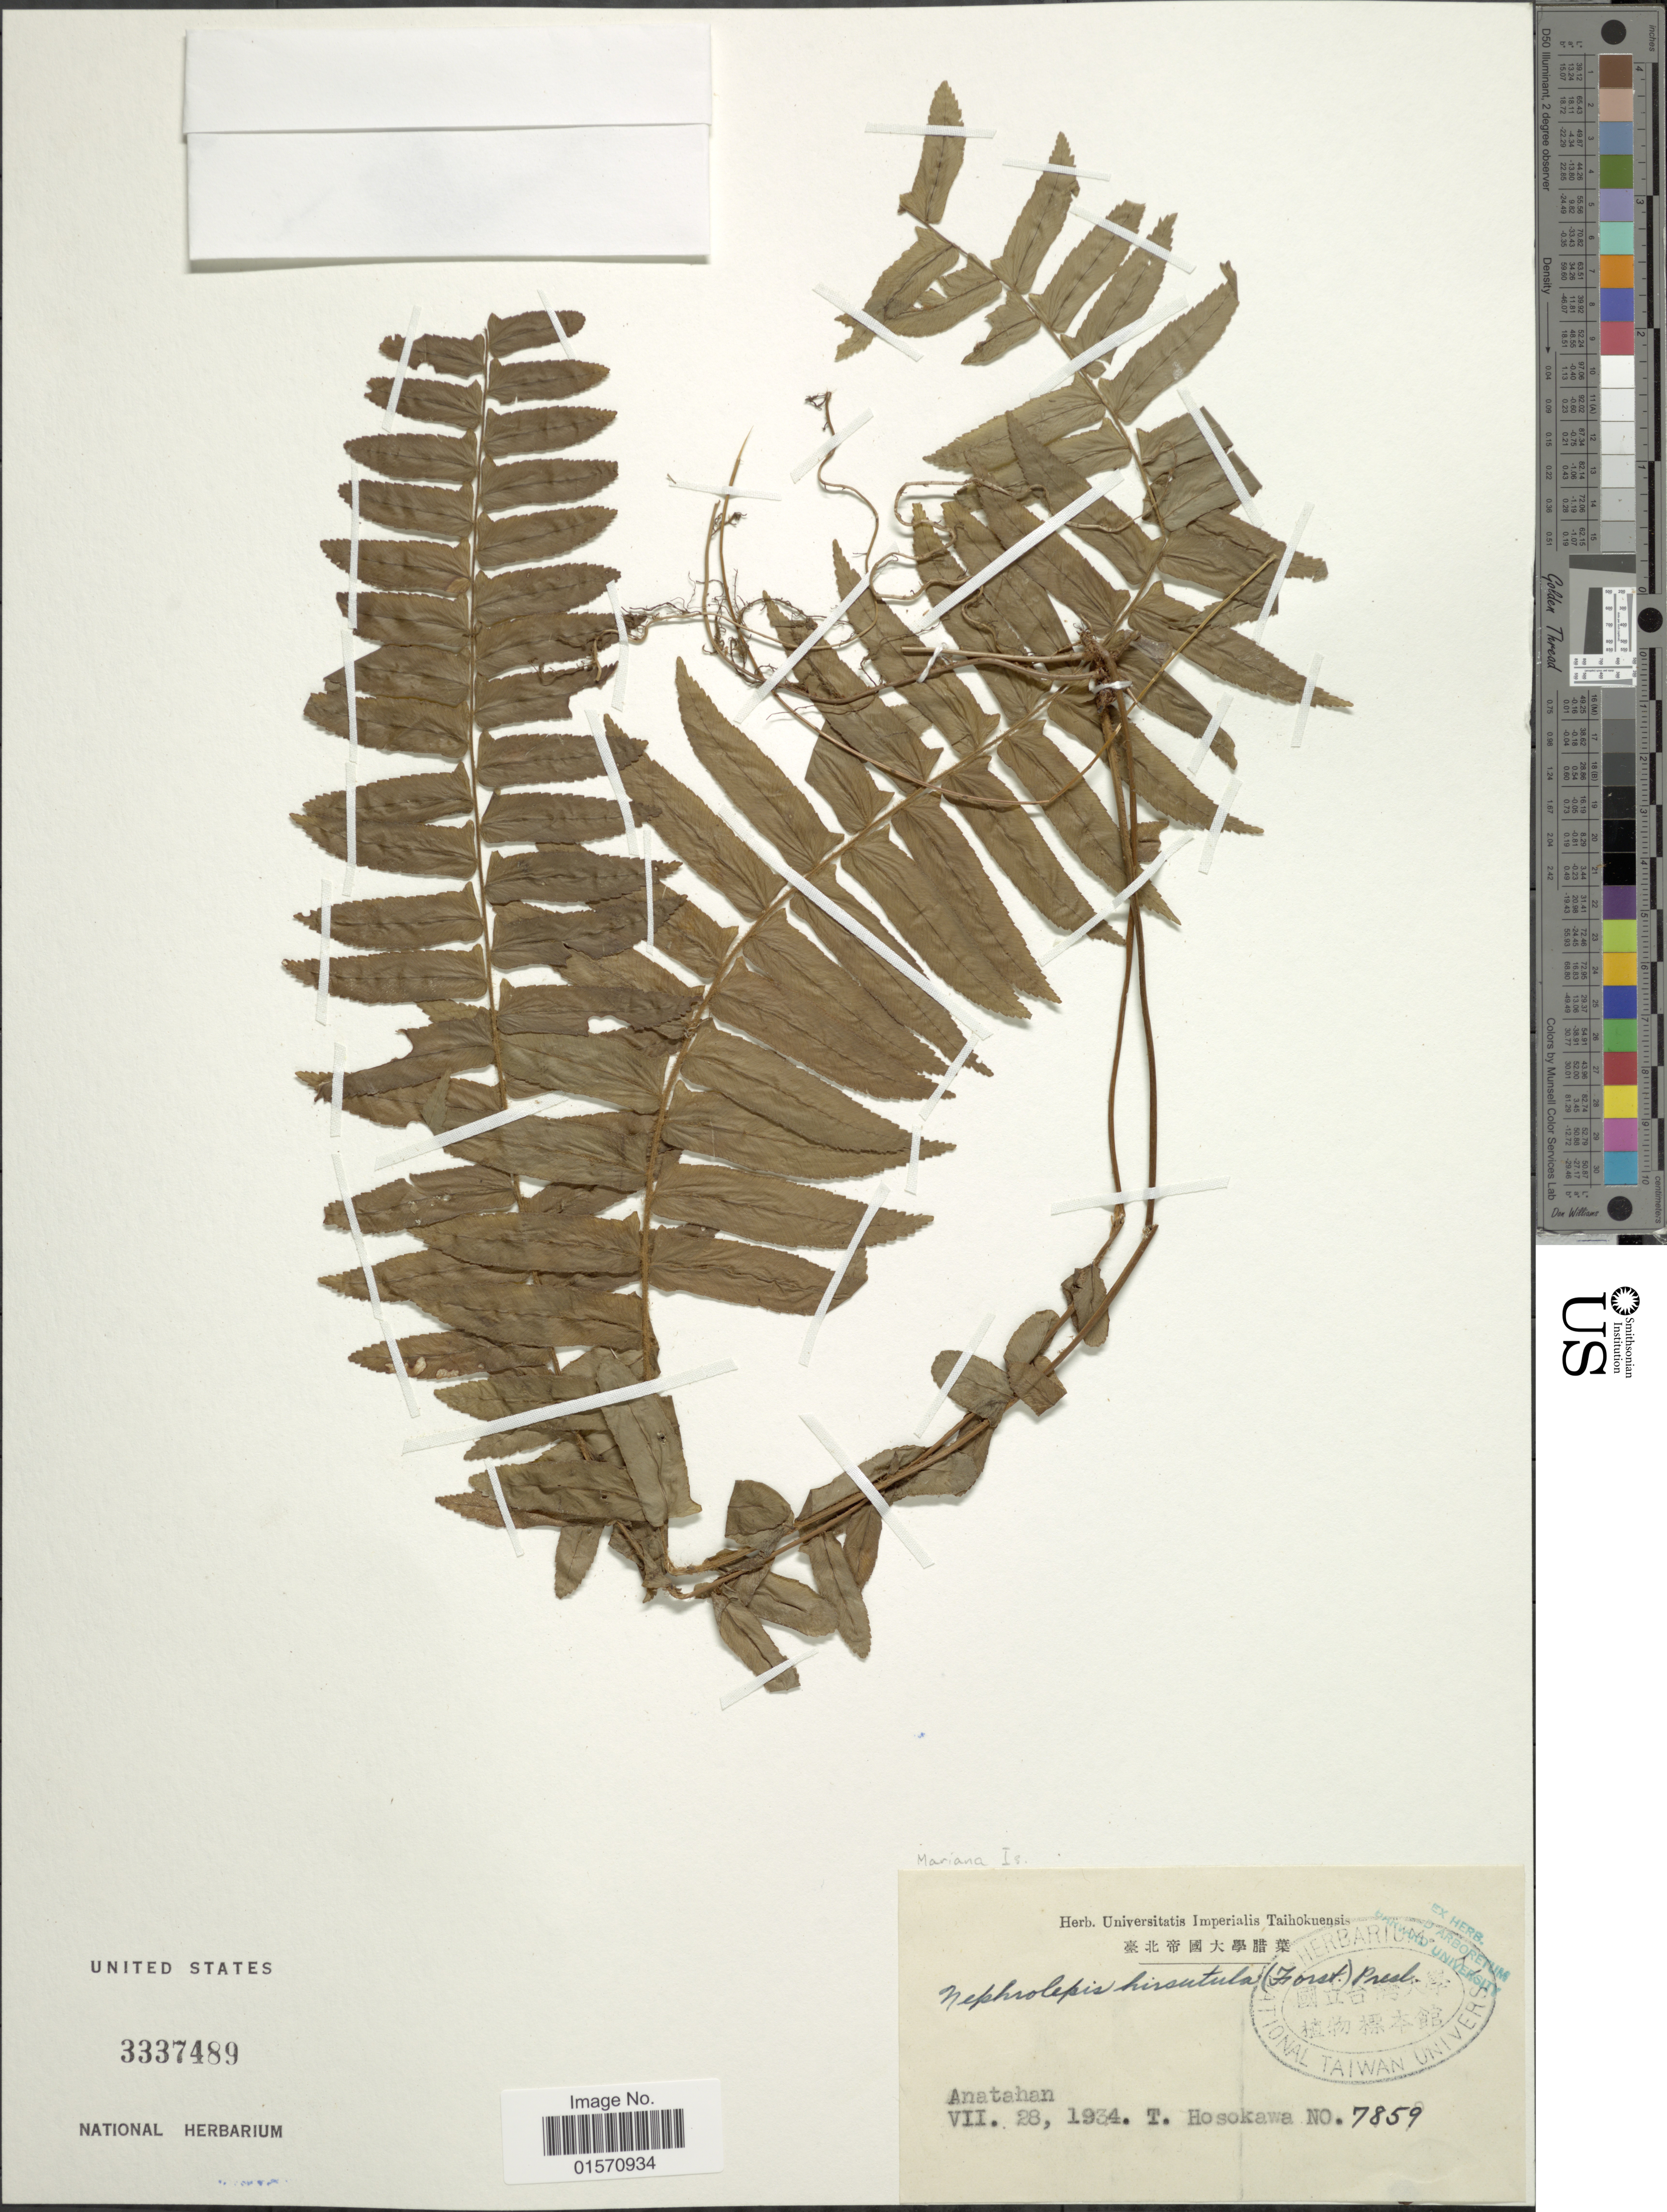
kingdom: Plantae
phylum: Tracheophyta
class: Polypodiopsida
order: Polypodiales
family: Nephrolepidaceae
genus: Nephrolepis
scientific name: Nephrolepis hirsutula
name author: (G. Forst.) C. Presl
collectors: T. Hosokawa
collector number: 7859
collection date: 1934-07-28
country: Northern Mariana Islands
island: Anatahan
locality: Anatahan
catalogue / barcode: US 3337489